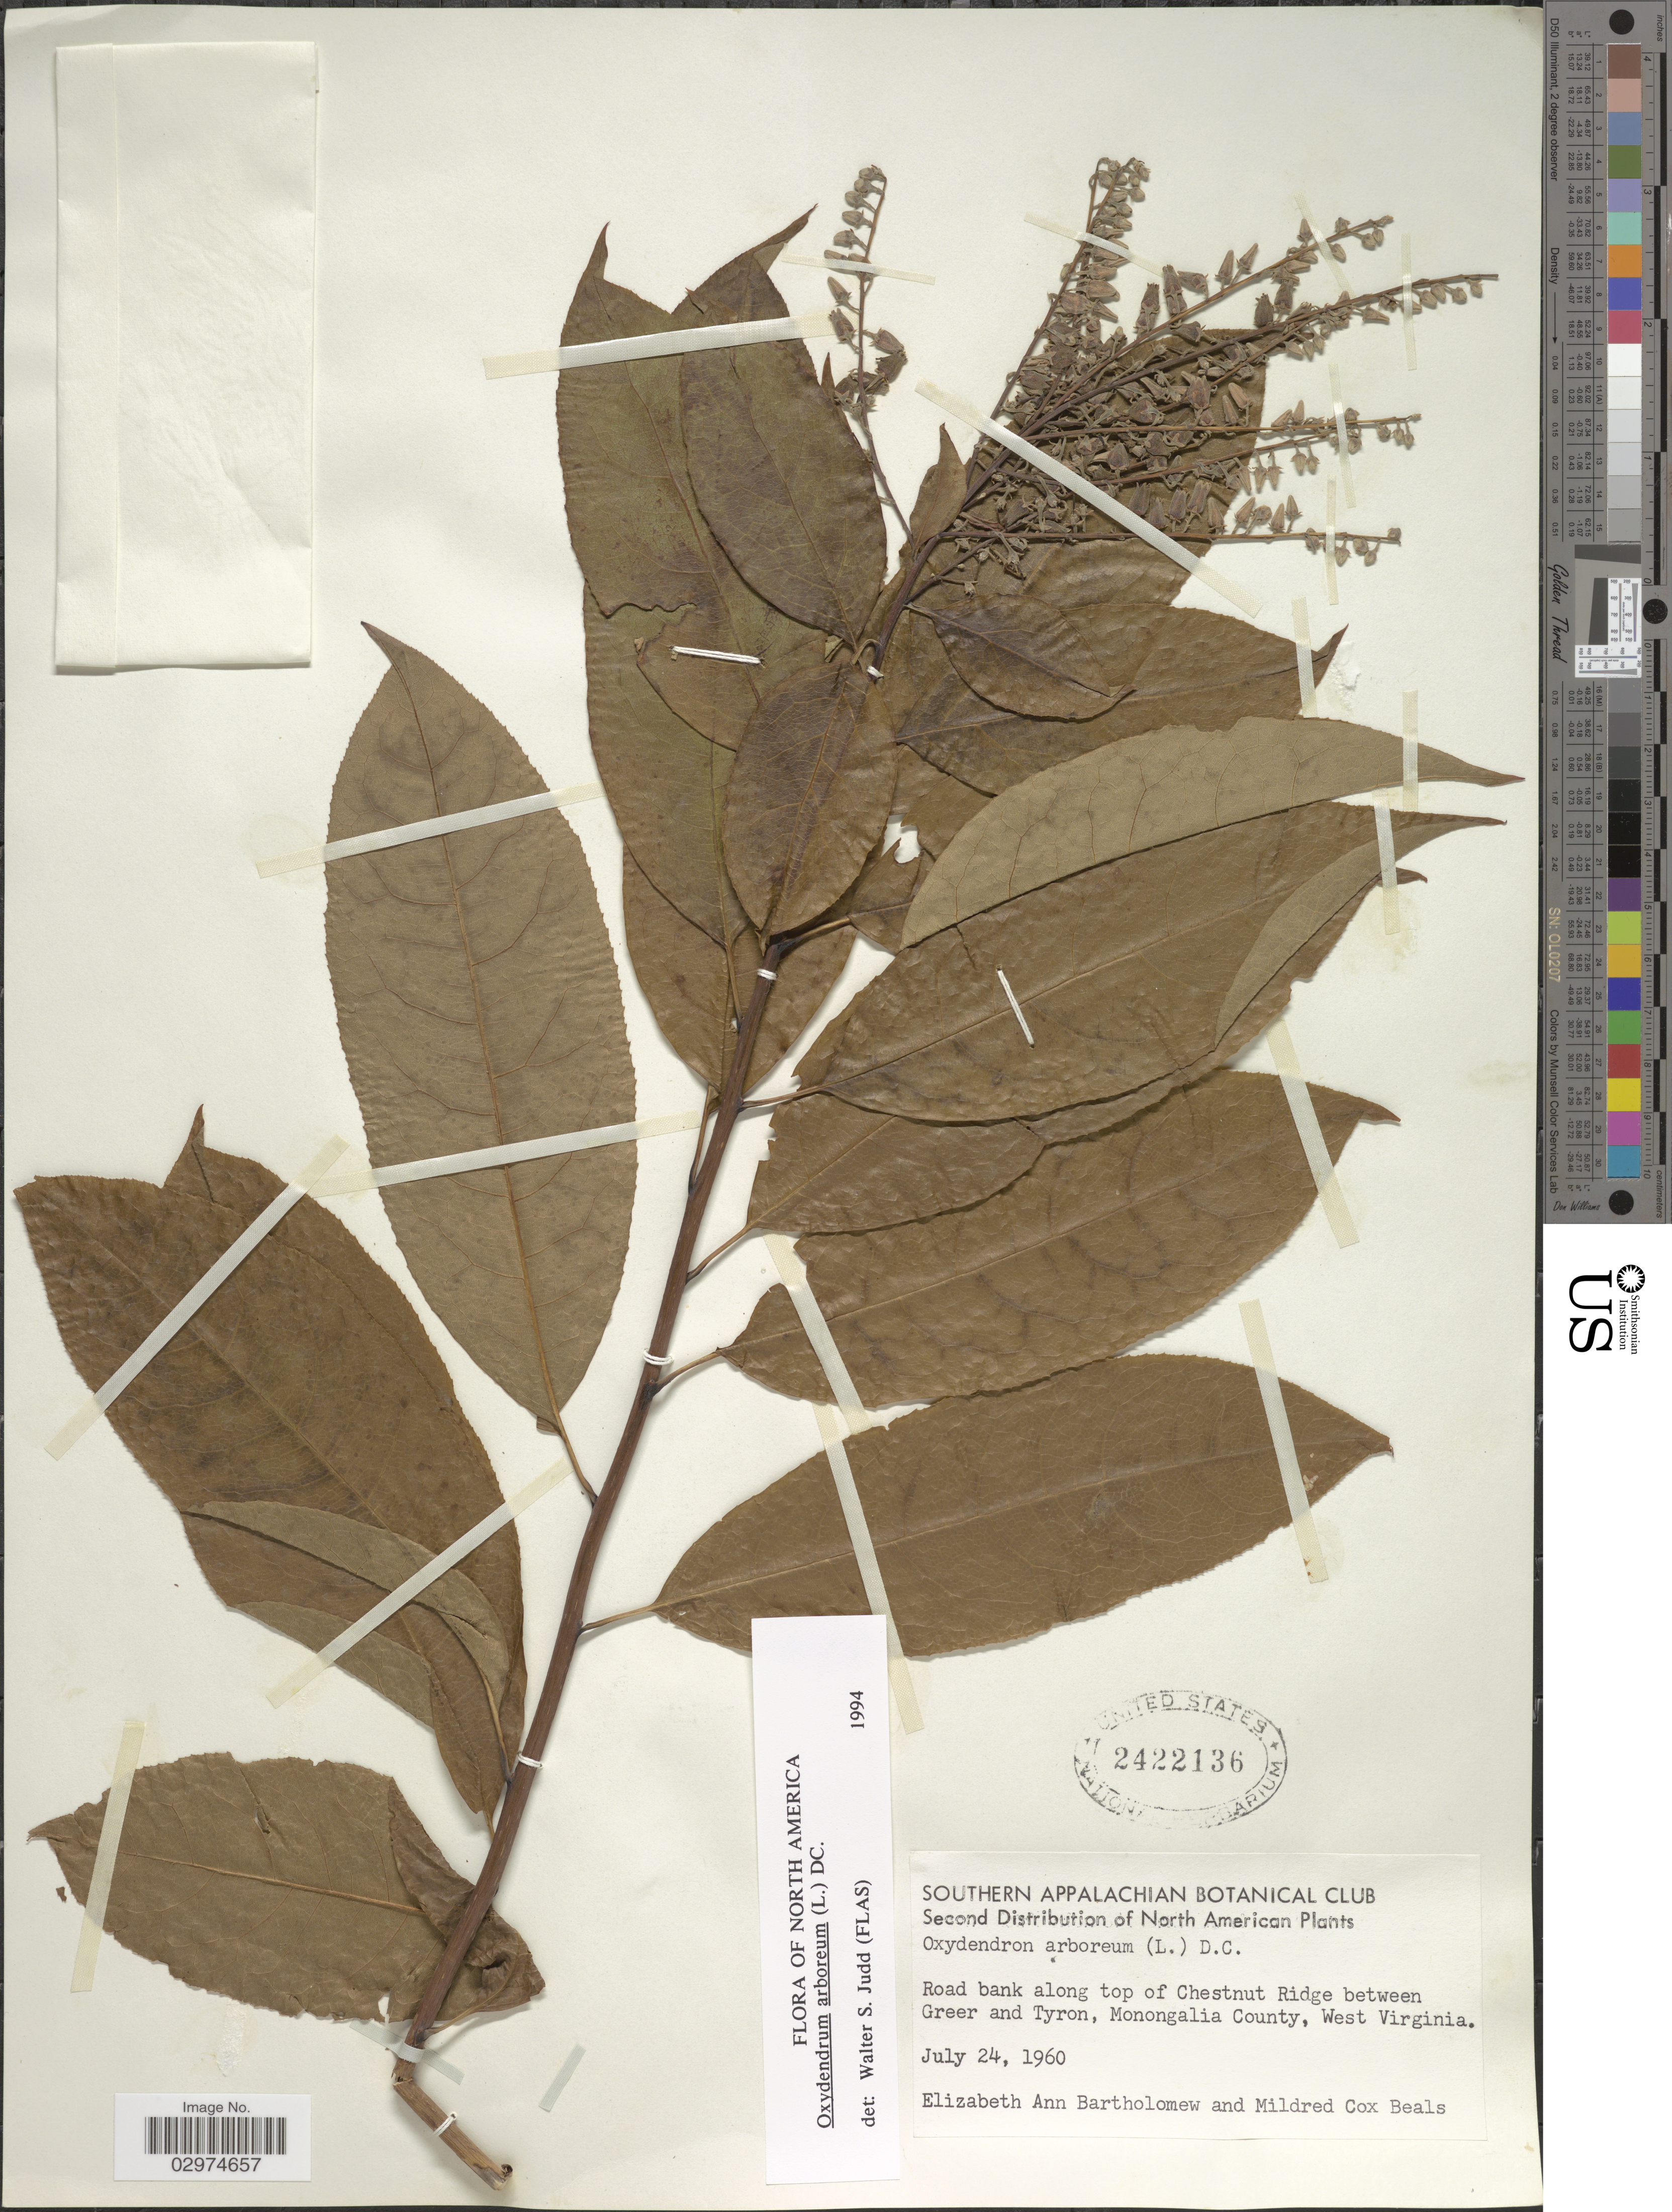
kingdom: Plantae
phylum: Tracheophyta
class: Magnoliopsida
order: Ericales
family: Ericaceae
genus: Oxydendrum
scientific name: Oxydendrum arboreum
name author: (L.) DC.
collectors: E. Bartholomew & M. Beals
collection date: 1960-07-24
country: United States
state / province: West Virginia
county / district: Monongalia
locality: Road bank along top of Chestnut Ridge between Greer and Tyron, Monongalia County.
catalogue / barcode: US 2422136